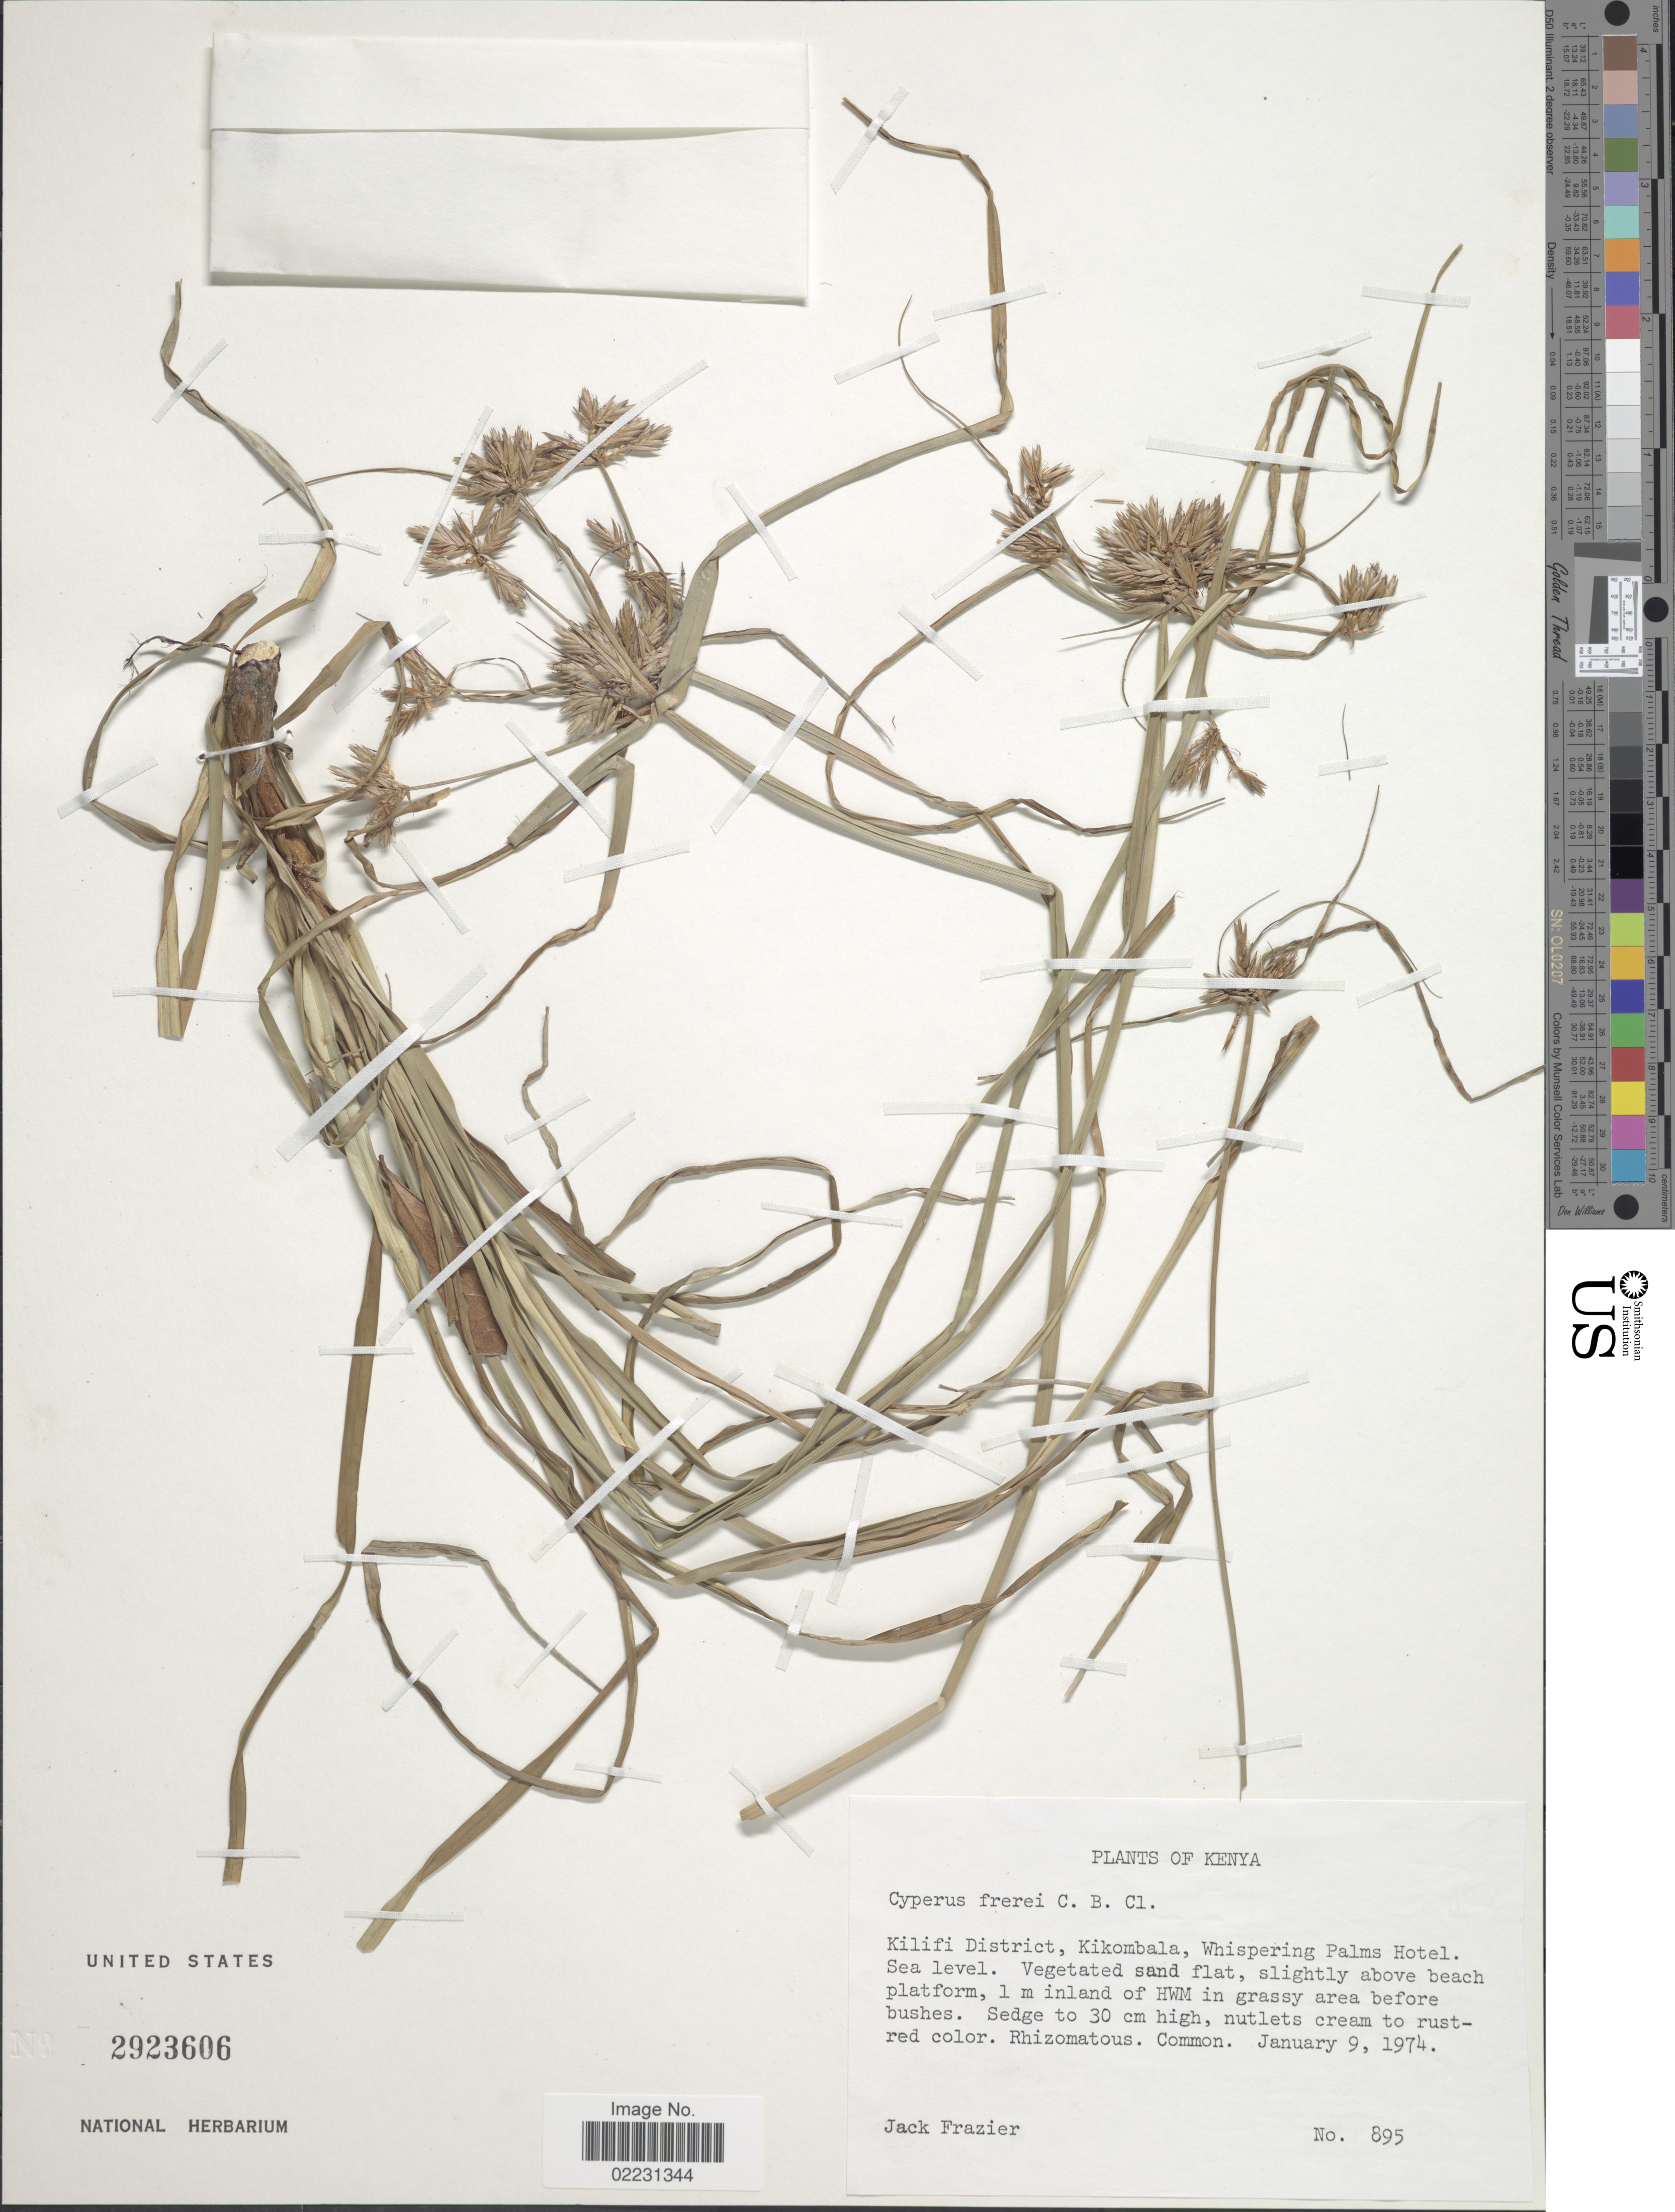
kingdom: Plantae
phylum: Tracheophyta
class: Liliopsida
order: Poales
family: Cyperaceae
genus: Cyperus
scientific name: Cyperus frerei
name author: C.B. Clarke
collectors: J. Frazier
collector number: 895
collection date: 1974-01-09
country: Kenya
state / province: Kilifi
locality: Kikombala, Whispering Palms Hotel. 1 m inland of HWM.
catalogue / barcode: US 2923606